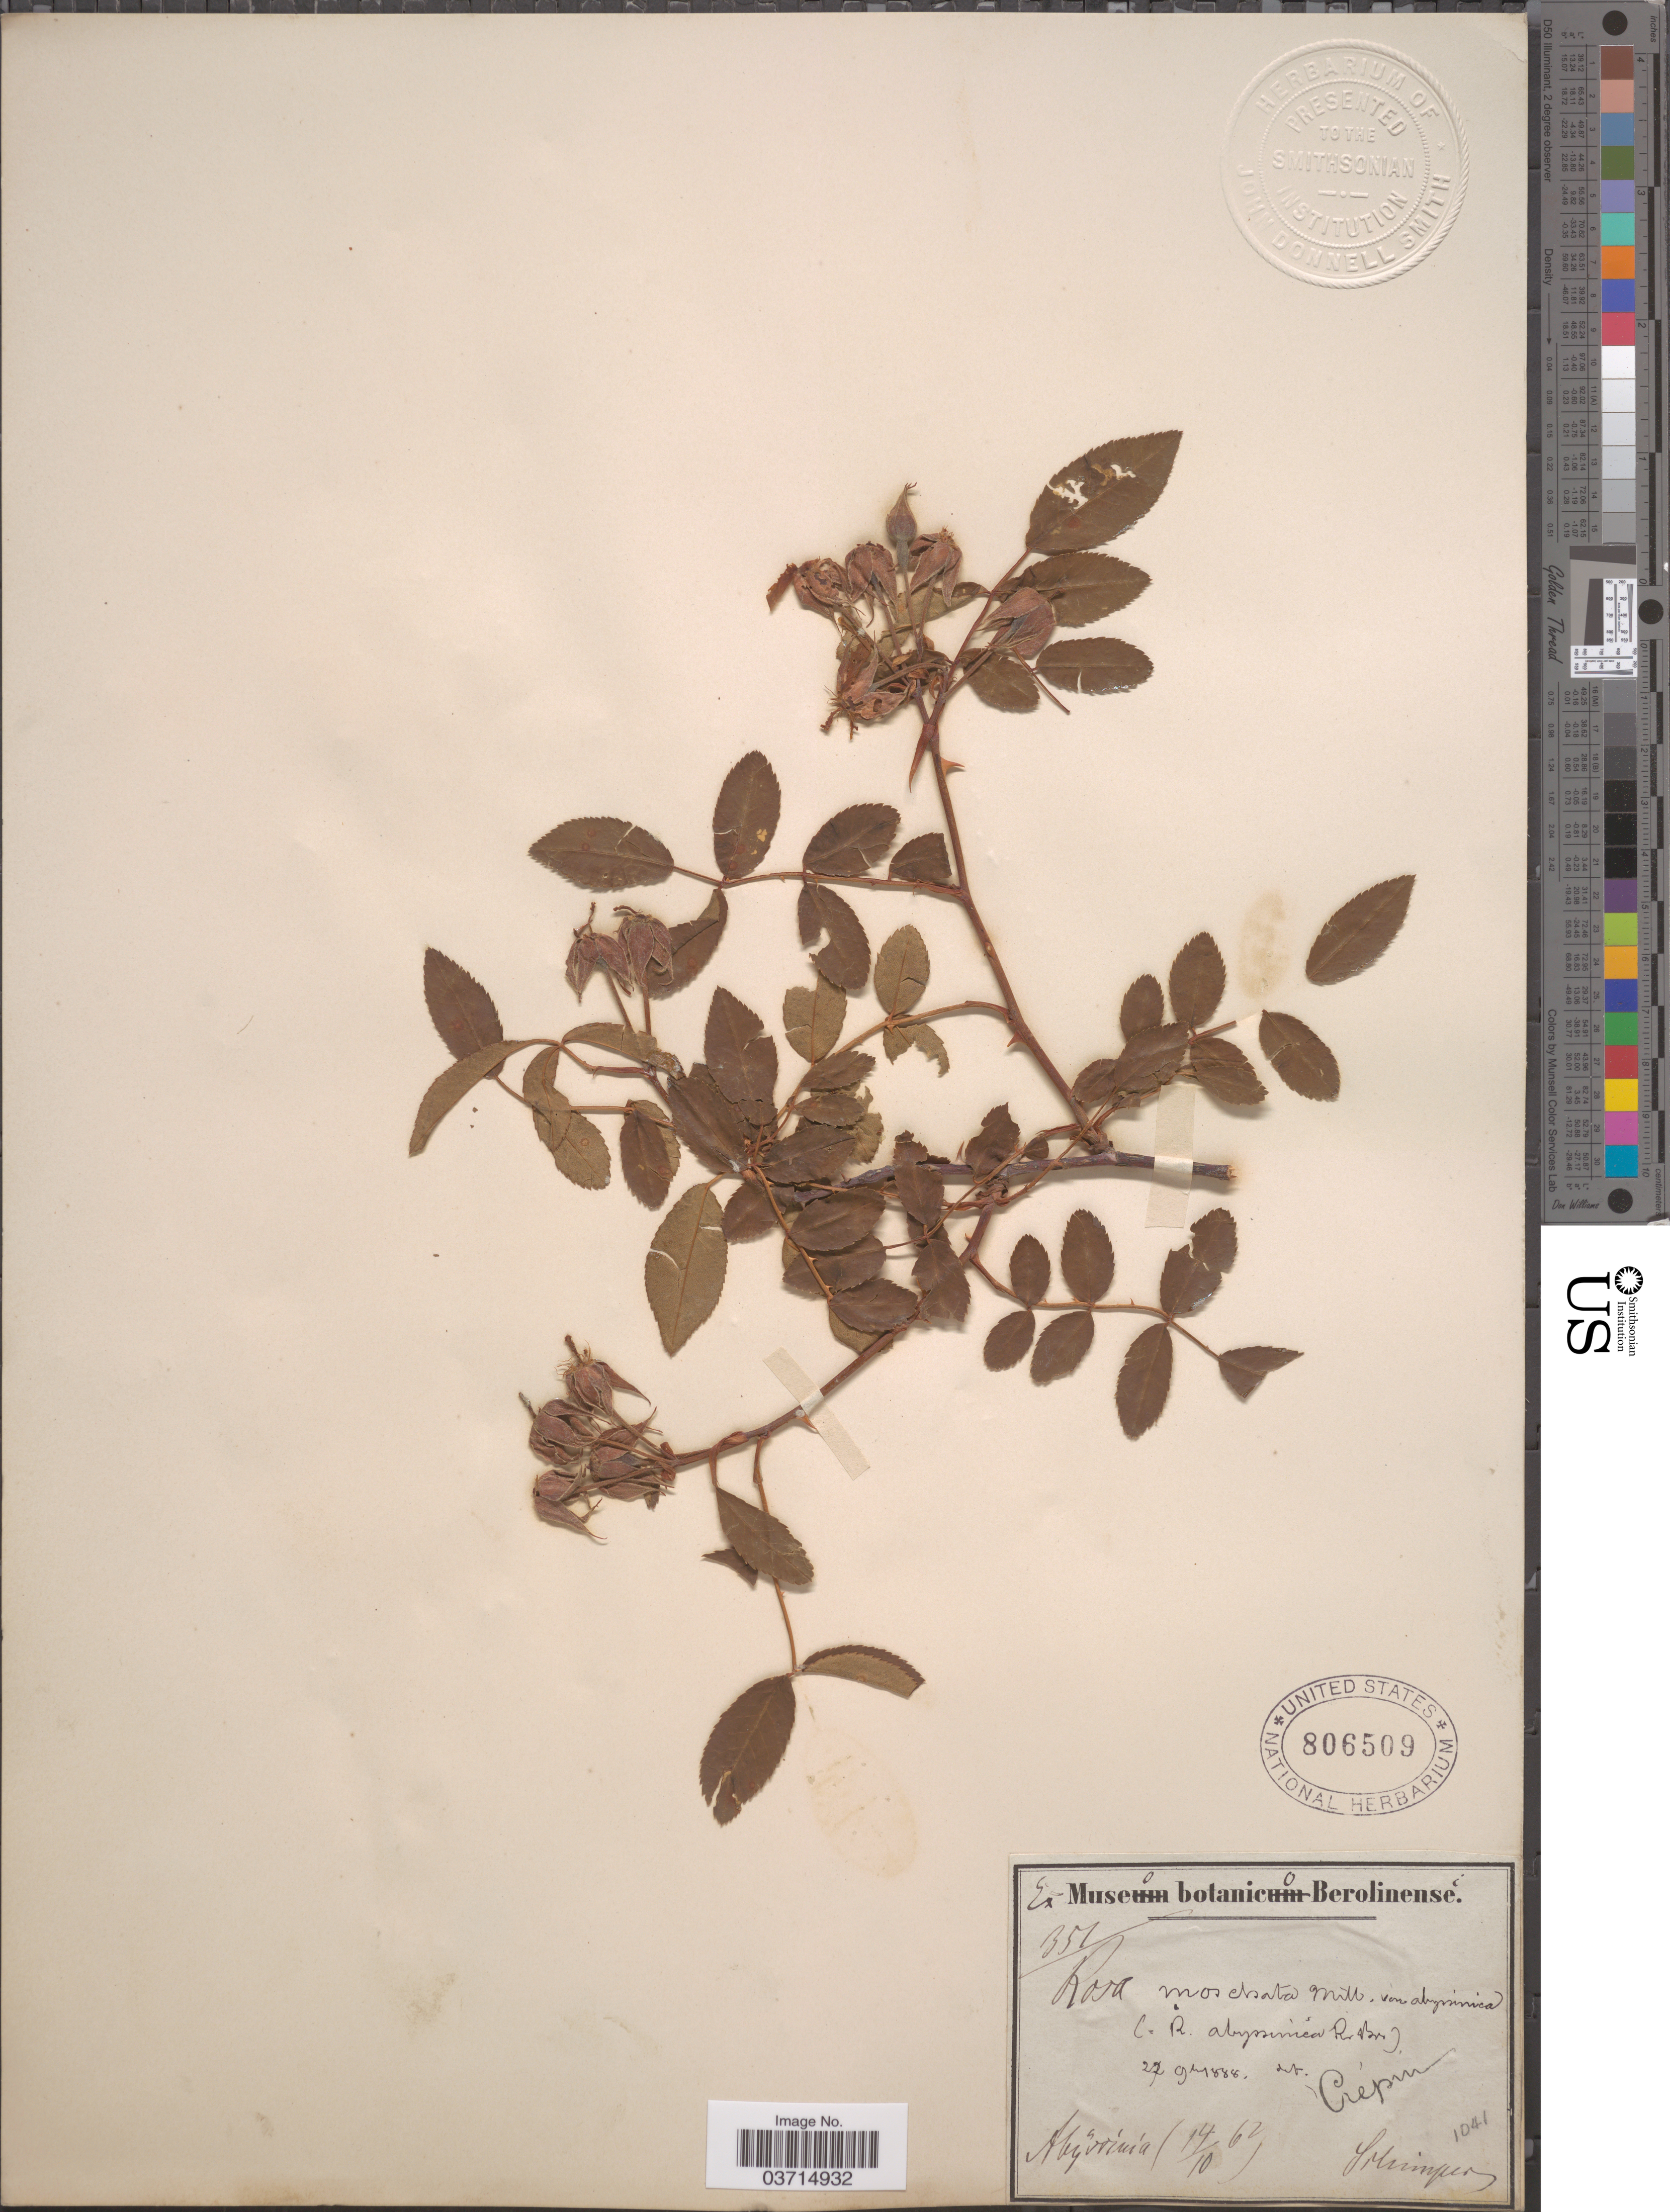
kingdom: Plantae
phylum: Tracheophyta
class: Magnoliopsida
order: Rosales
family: Rosaceae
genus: Rosa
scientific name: Rosa moschata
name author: Herrm.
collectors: -. Schimper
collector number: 351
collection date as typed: Transcribed d/m/y: 14/10/62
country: Ethiopia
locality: Abyssínía.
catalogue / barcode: US 806509